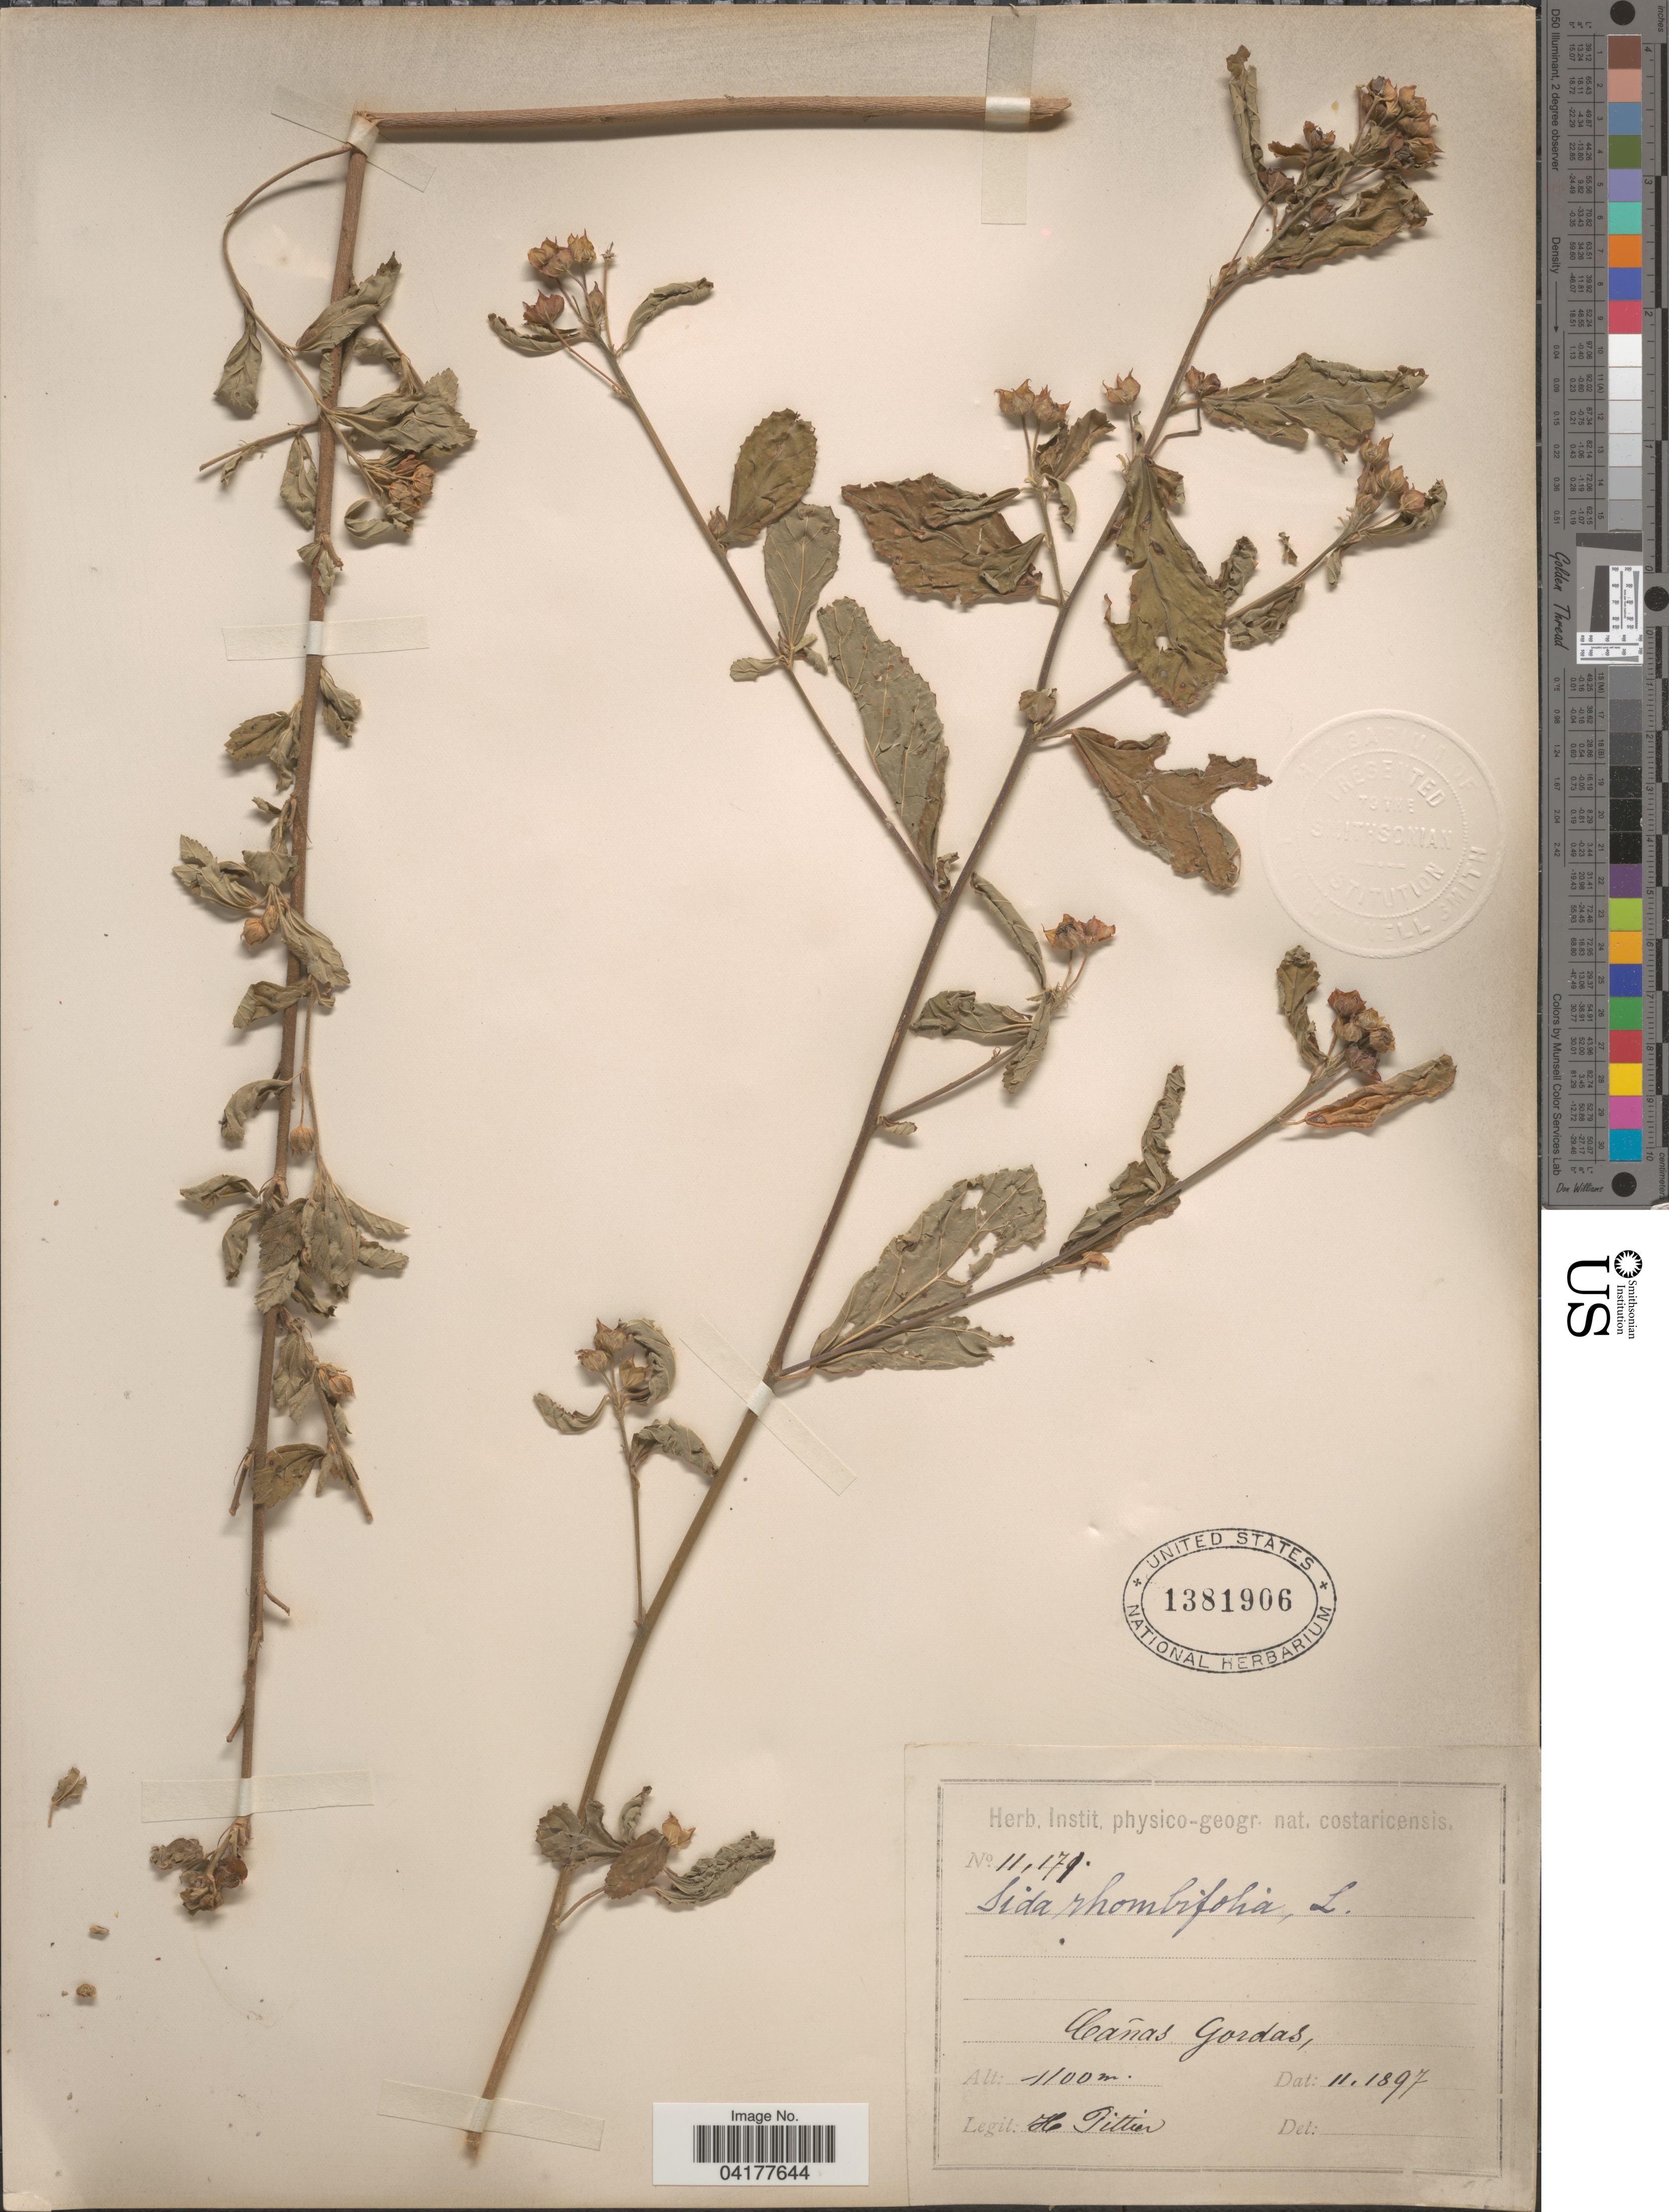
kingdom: Plantae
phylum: Tracheophyta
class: Magnoliopsida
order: Malvales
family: Malvaceae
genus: Sida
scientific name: Sida rhombifolia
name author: L.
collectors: H. F. Pittier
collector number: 11179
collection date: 1897-11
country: Costa Rica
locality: Cañas Gordas.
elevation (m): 1100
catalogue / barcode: US 1381906